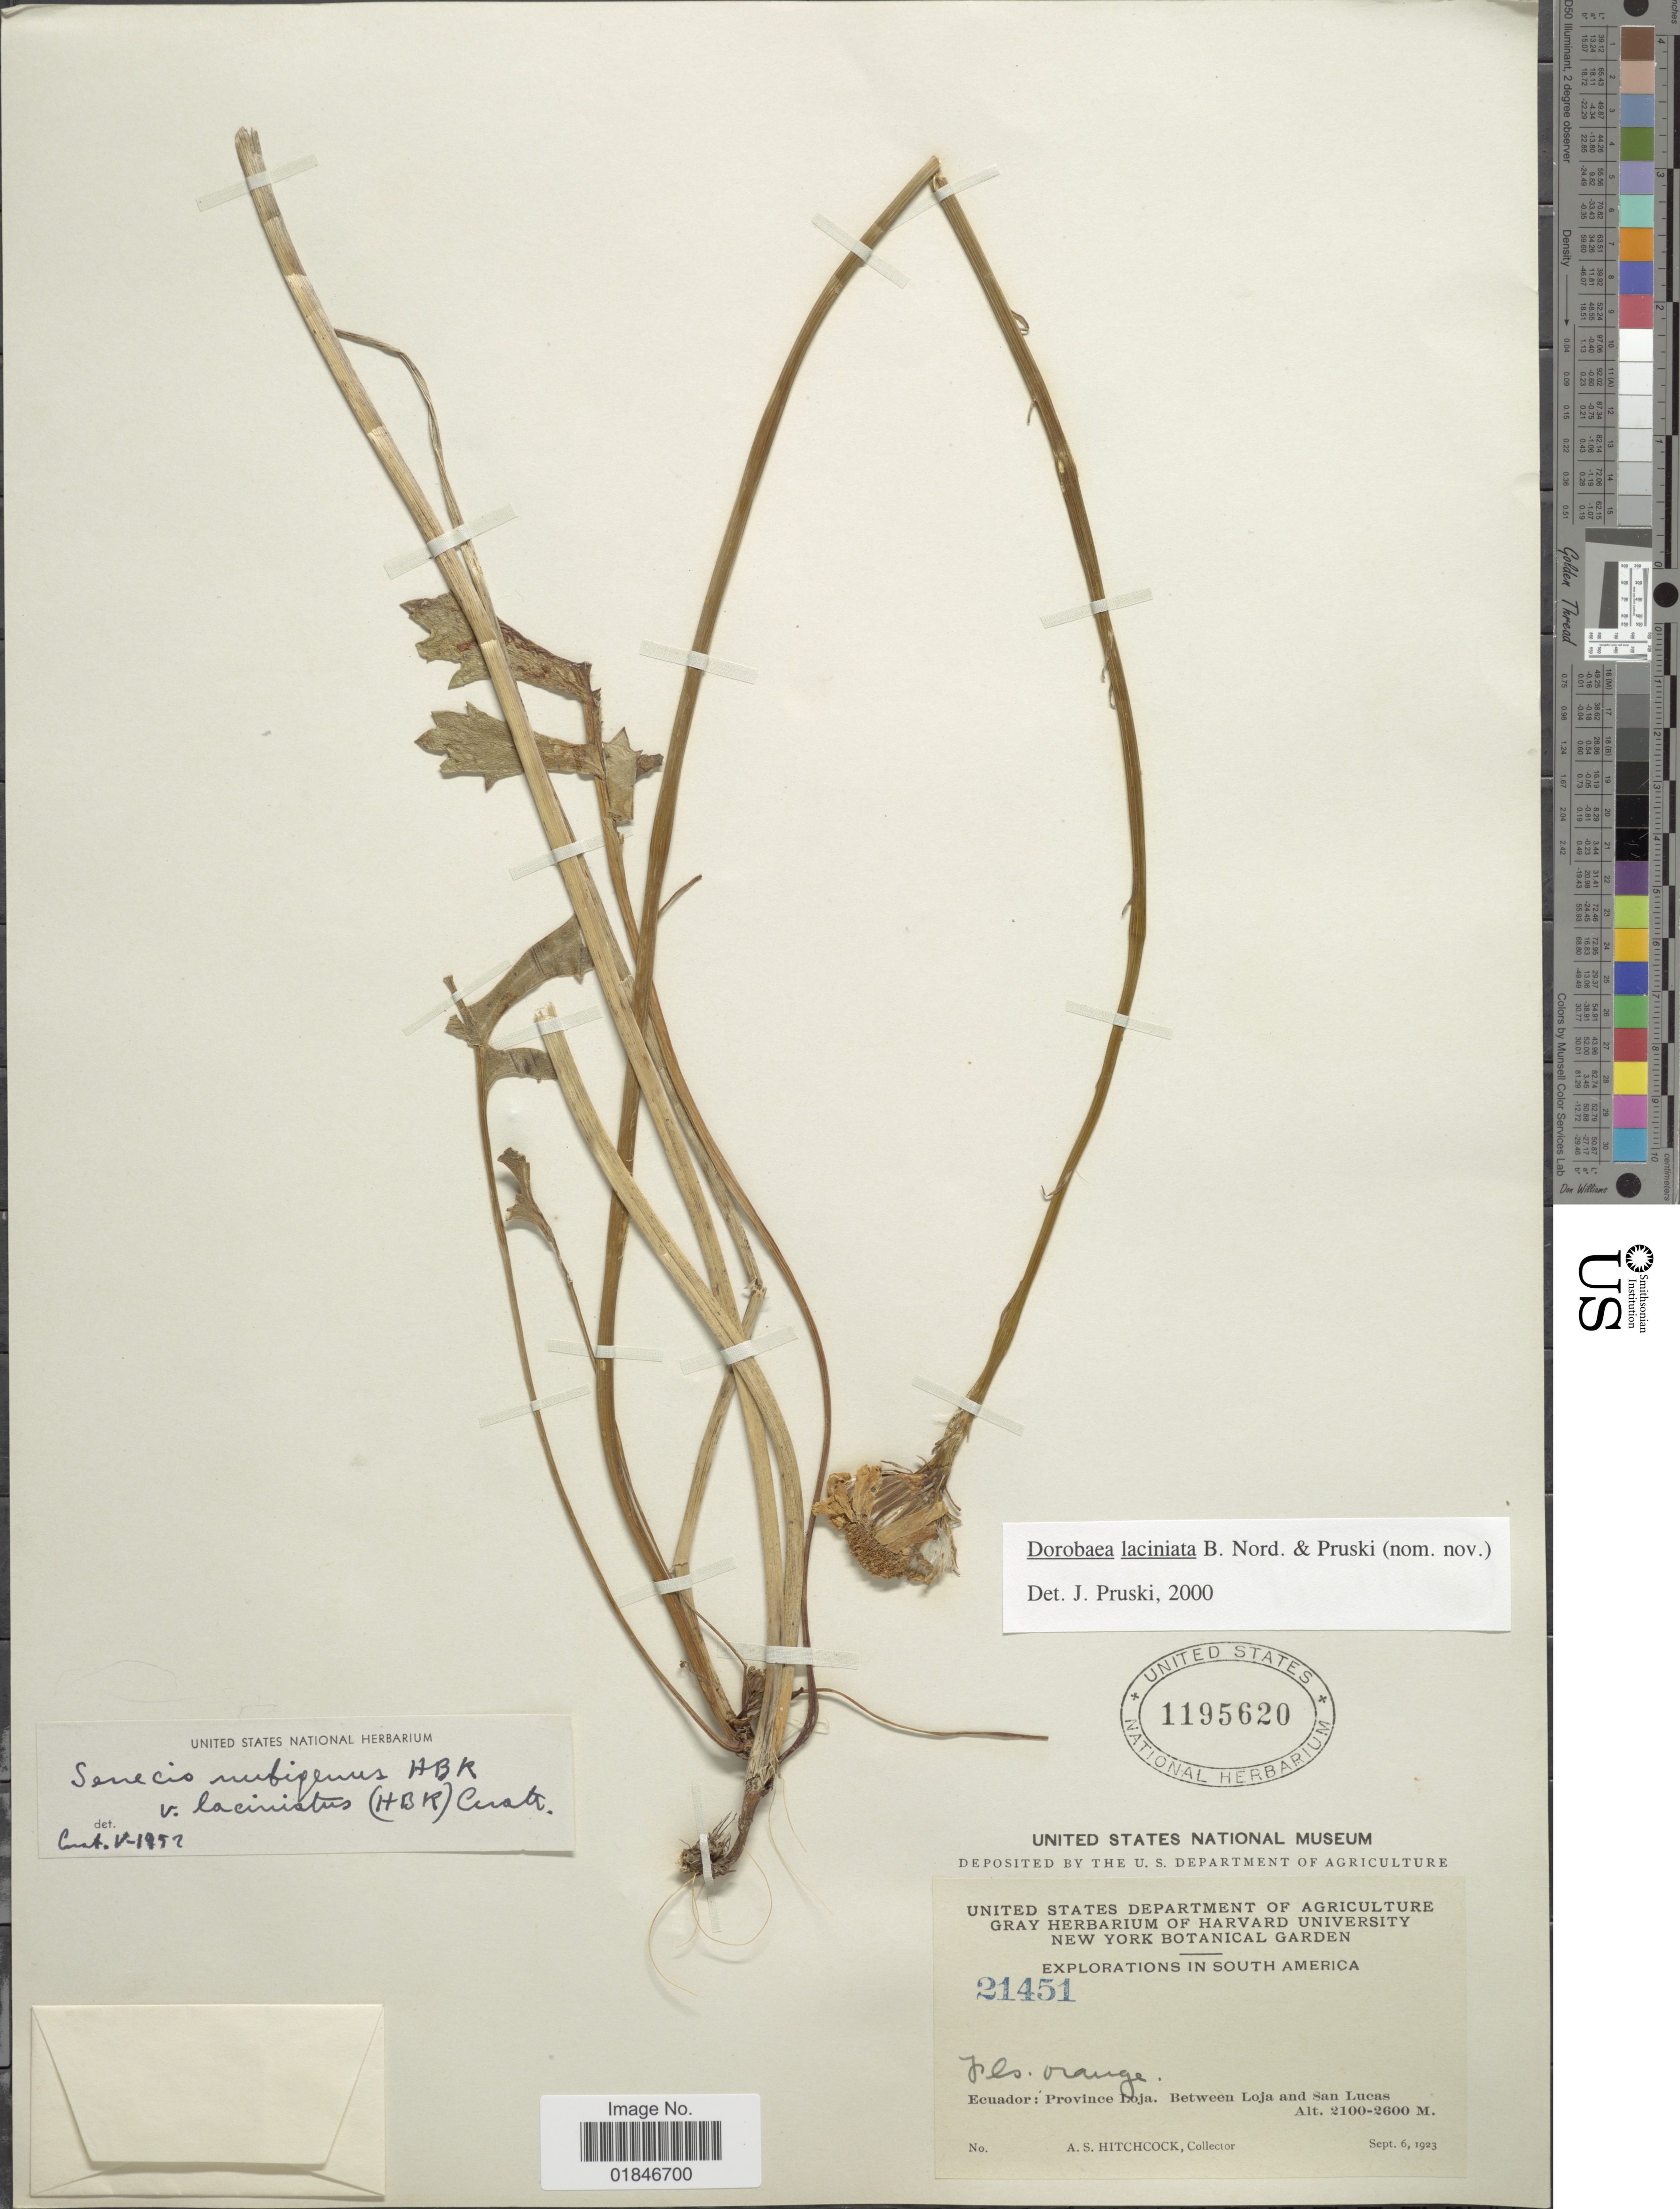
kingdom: Plantae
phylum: Tracheophyta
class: Magnoliopsida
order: Asterales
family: Asteraceae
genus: Dorobaea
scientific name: Dorobaea laciniata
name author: B. Nord. & Pruski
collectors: A. S. Hitchcock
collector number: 21451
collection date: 1923-09-06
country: Ecuador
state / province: Loja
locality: Ecuador: Province Loja, Between Loja and San Lucas.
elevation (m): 2100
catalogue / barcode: US 1195620